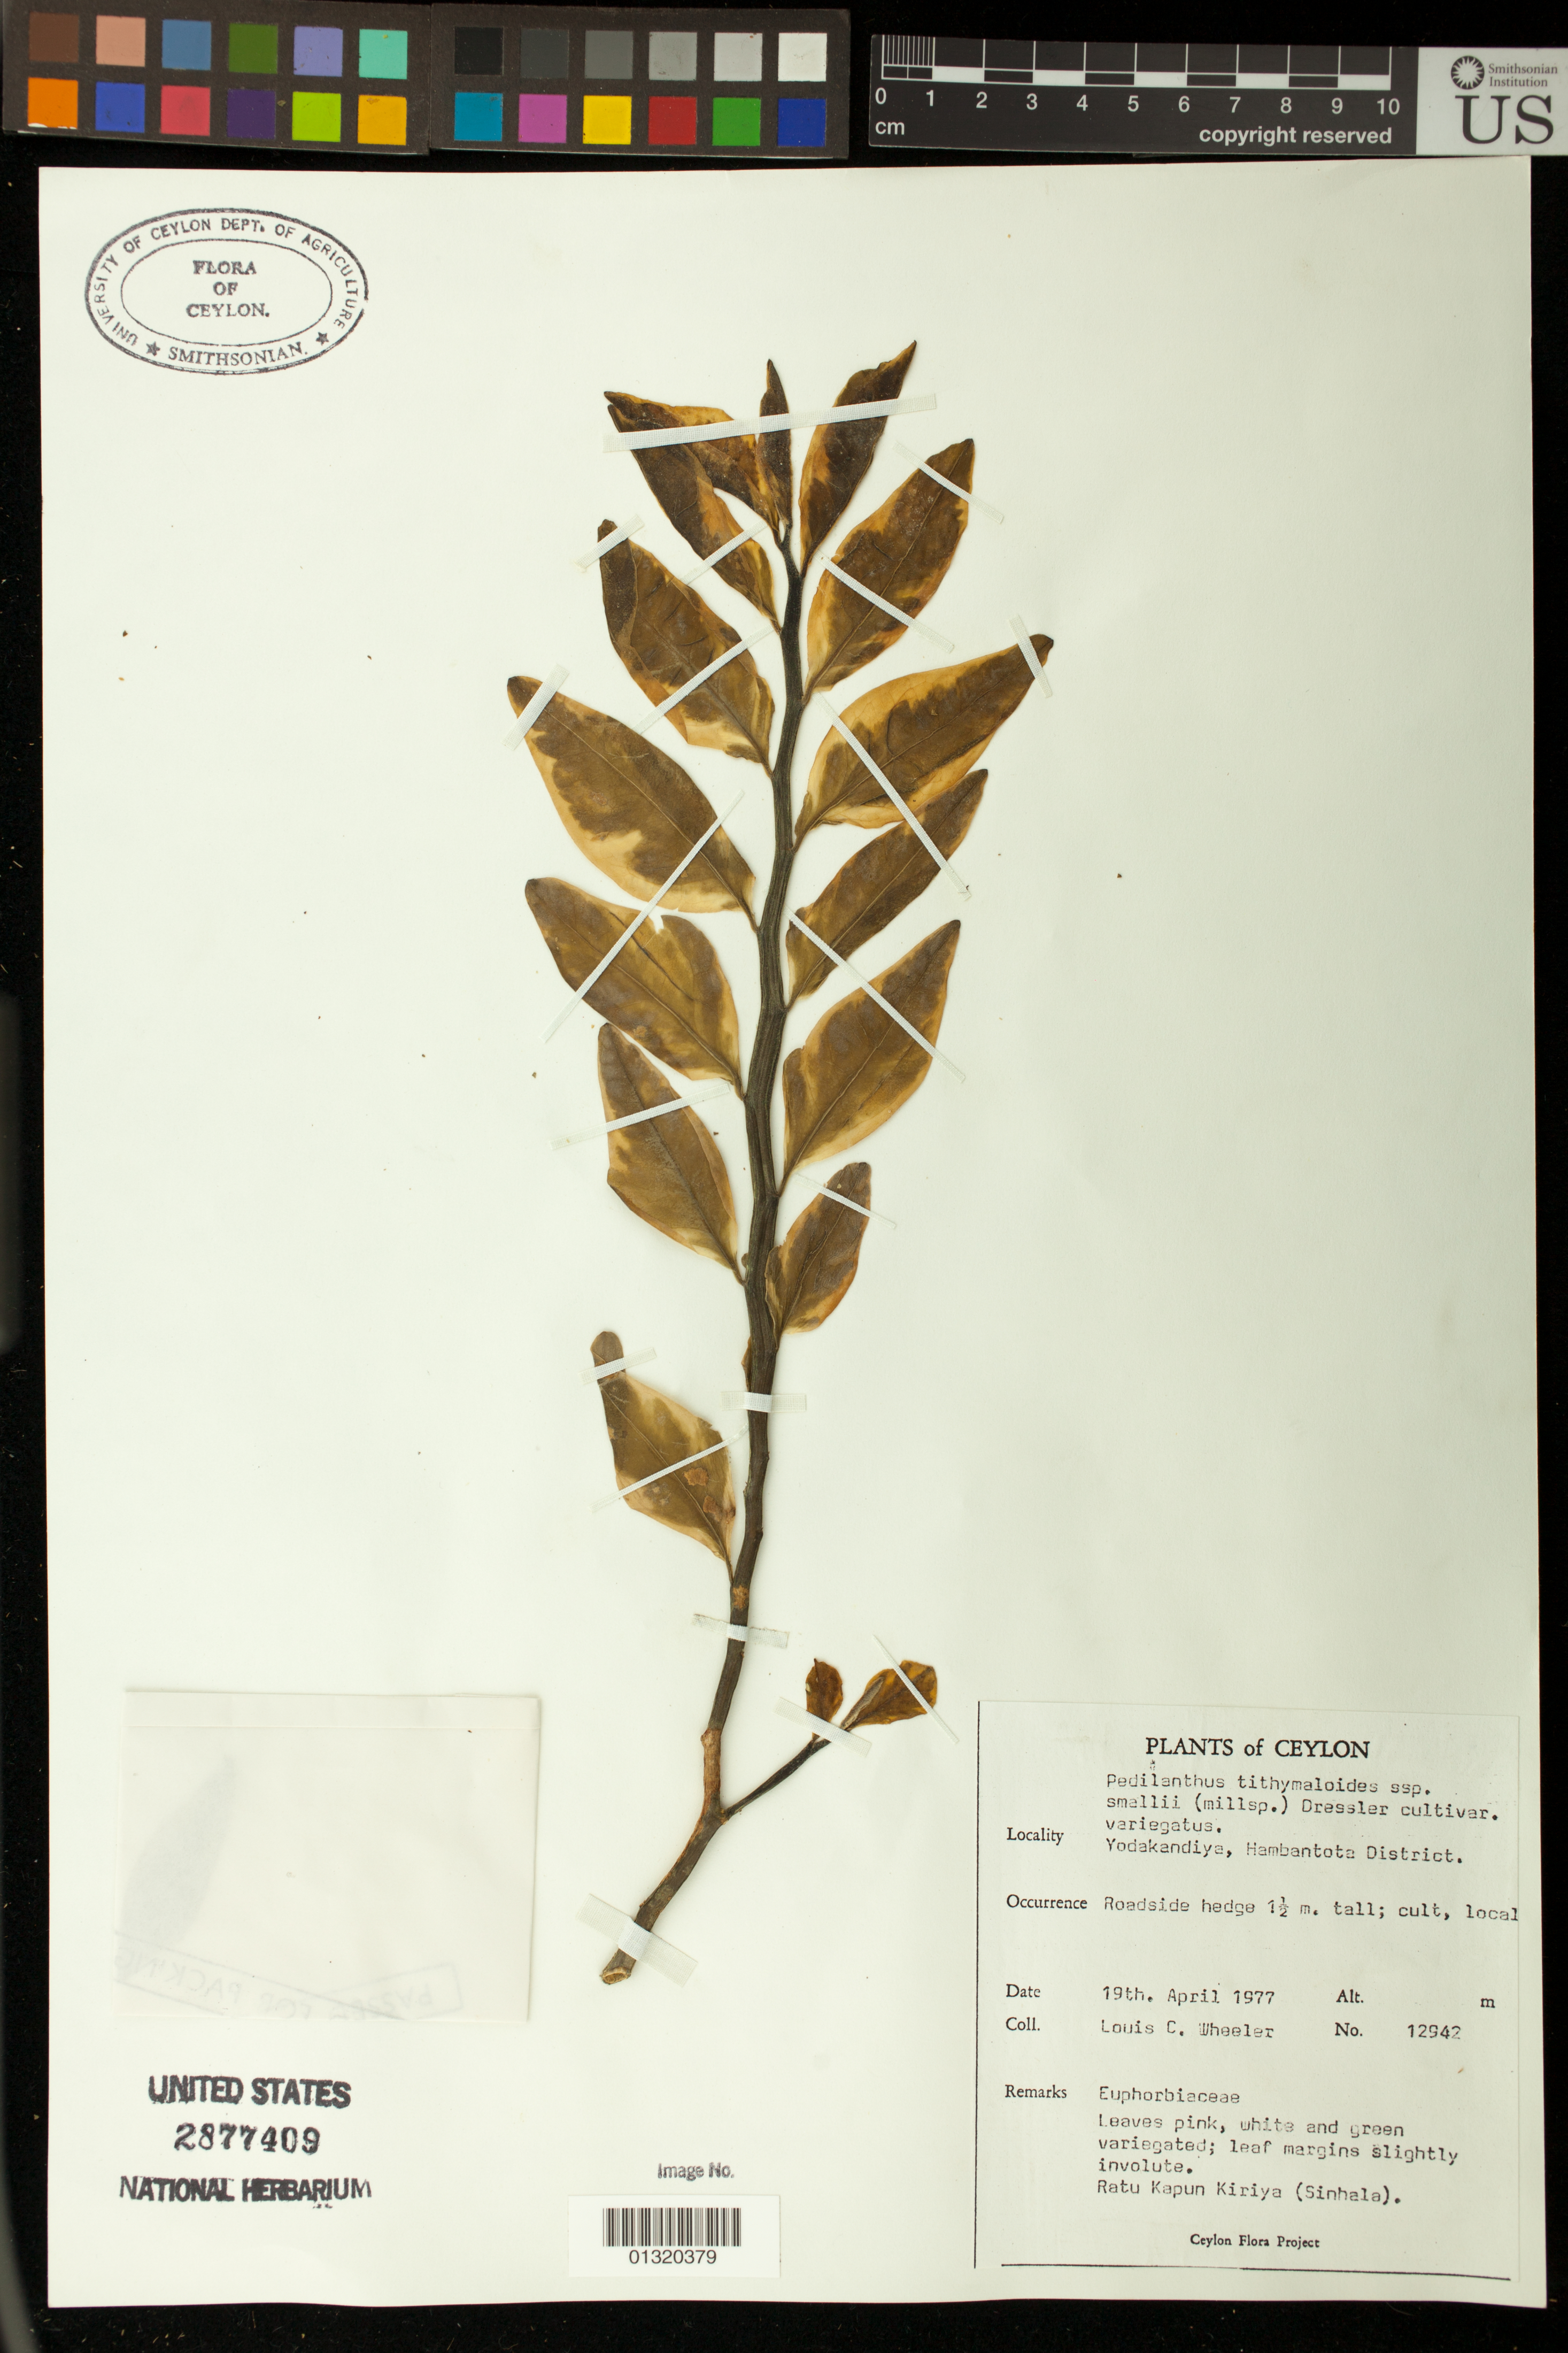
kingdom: Plantae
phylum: Tracheophyta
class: Magnoliopsida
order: Malpighiales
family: Euphorbiaceae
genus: Pedilanthus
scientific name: Pedilanthus tithymaloides subsp. smallii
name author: (Millsp.) Dressler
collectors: L. C. Wheeler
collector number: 12942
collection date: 1977-04-19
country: Sri Lanka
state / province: Southern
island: Ceylon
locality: Yodakandiya, Hambantota District.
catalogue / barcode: US 2877409